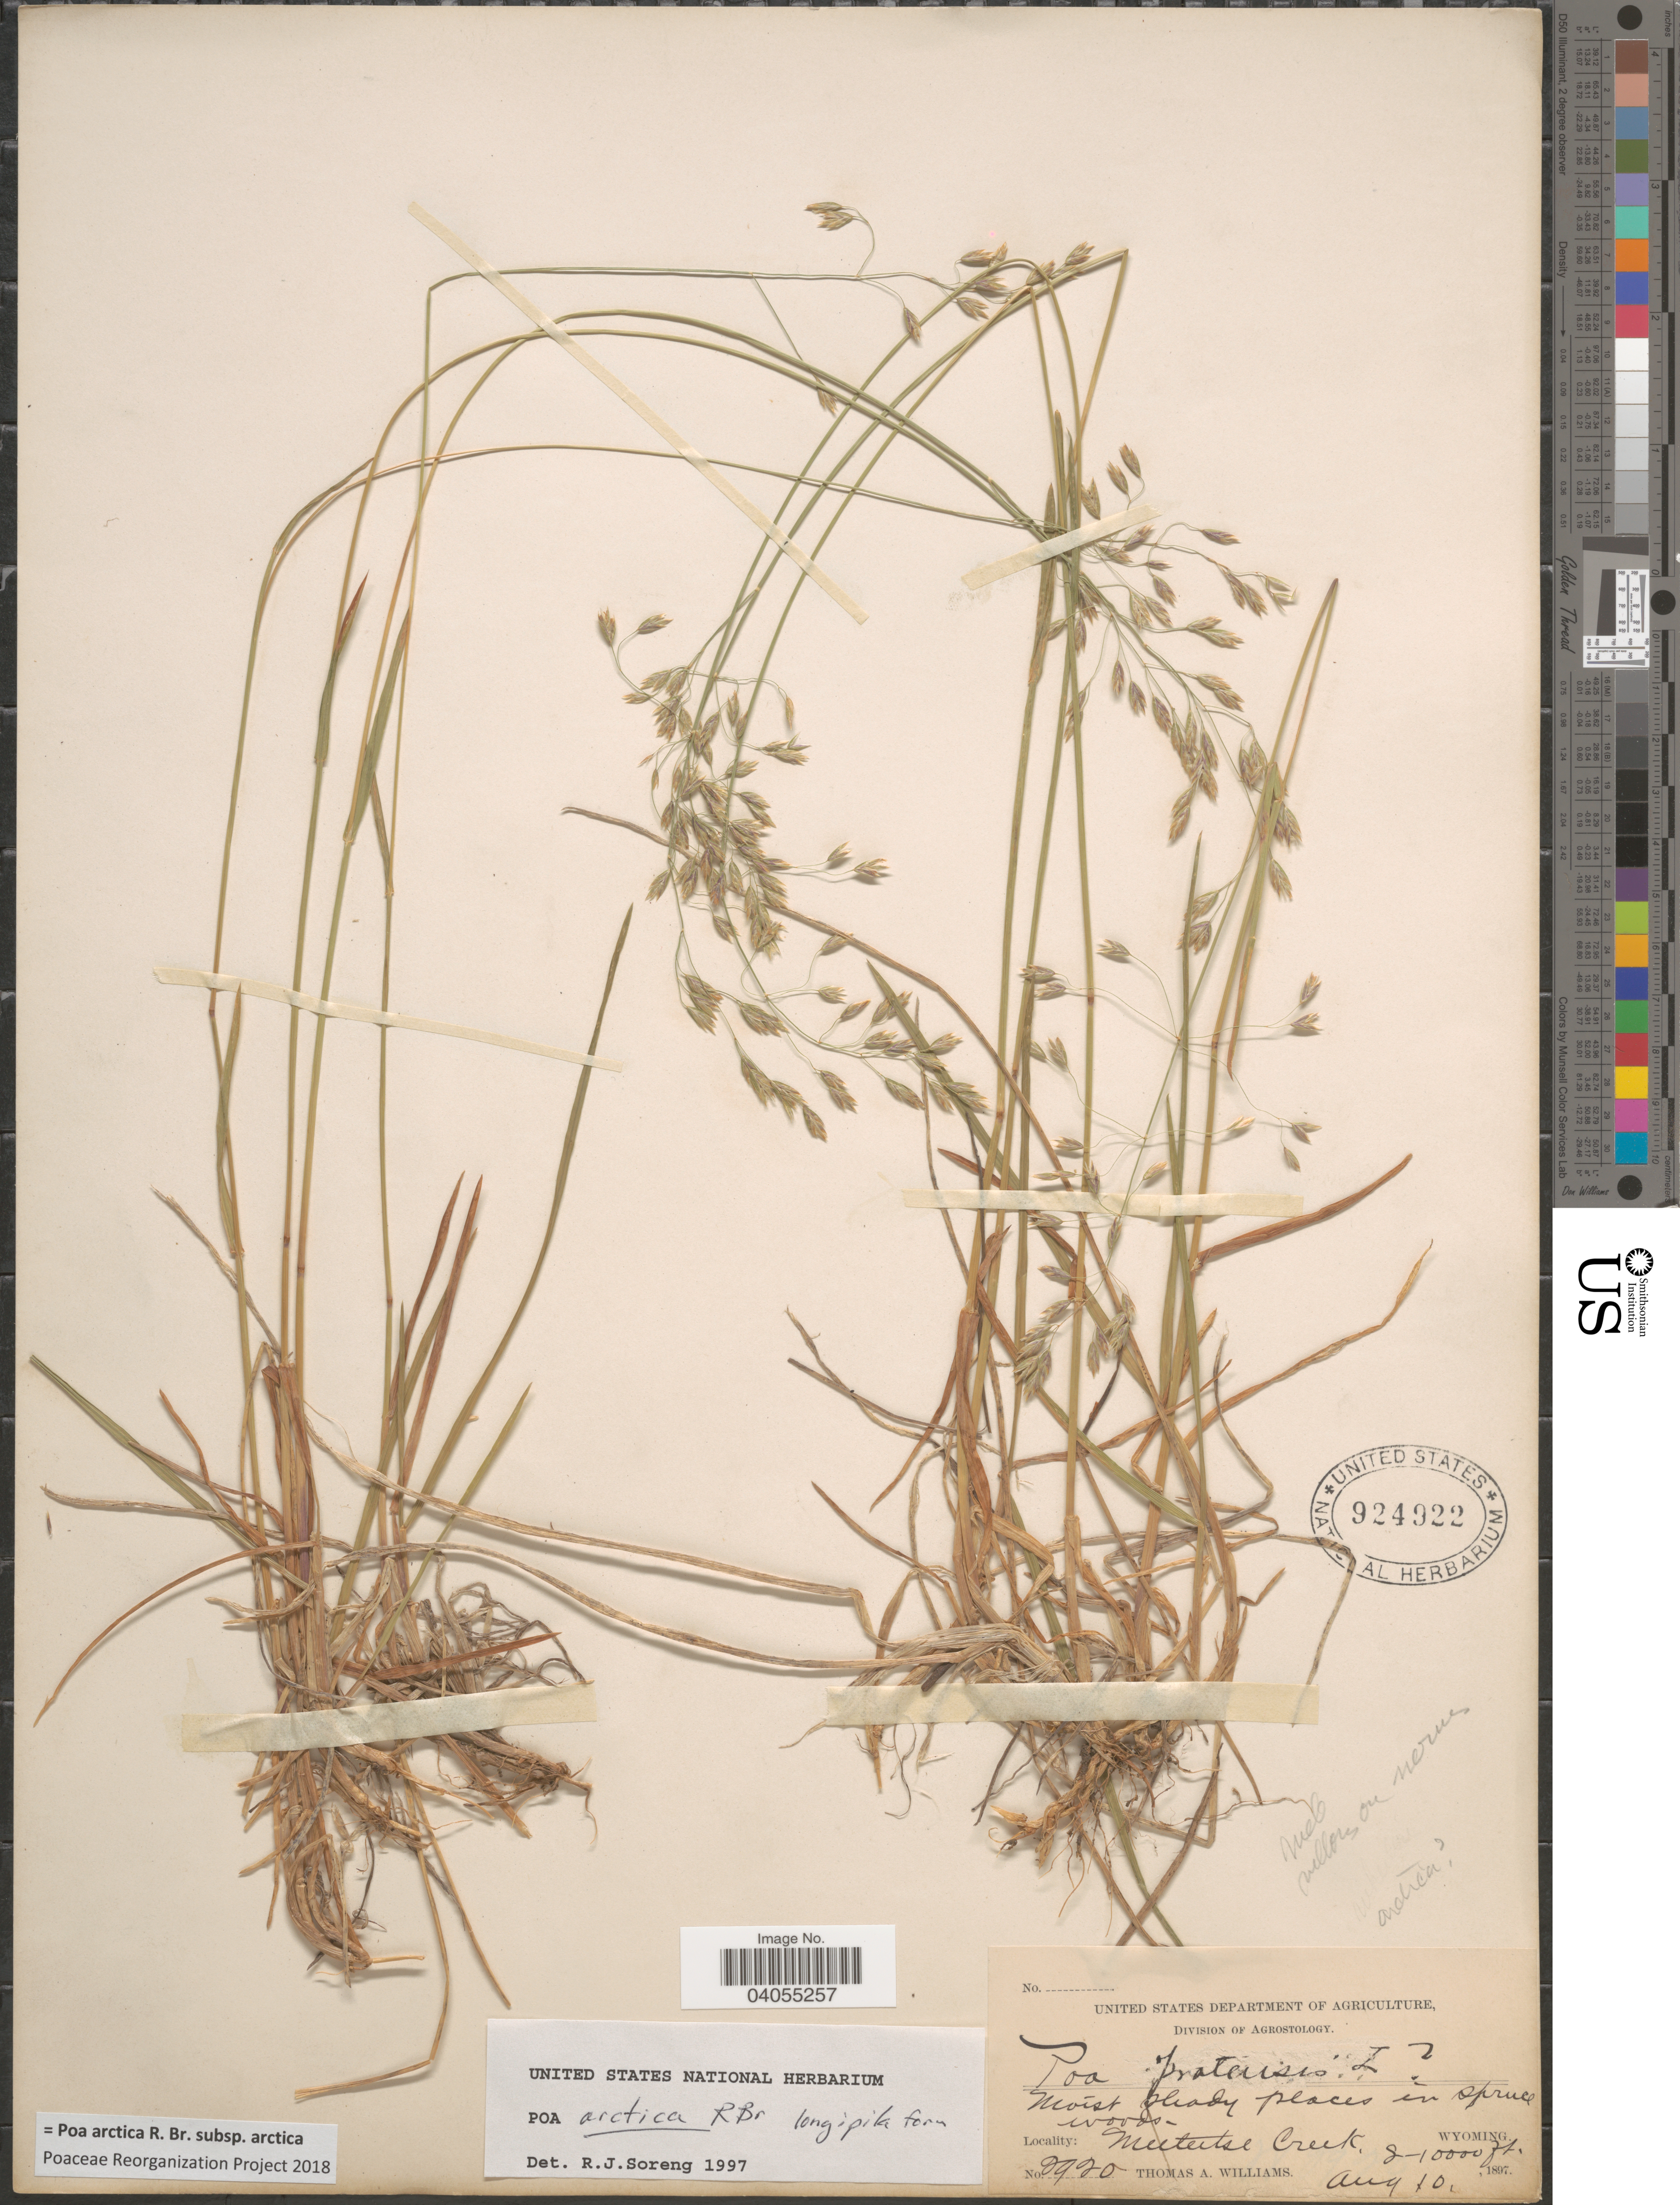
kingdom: Plantae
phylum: Tracheophyta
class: Liliopsida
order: Poales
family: Poaceae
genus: Poa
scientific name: Poa arctica subsp. arctica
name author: R. Br.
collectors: T. A. Williams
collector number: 2920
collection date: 1897-08-10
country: United States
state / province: Wyoming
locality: Meeteetse Creek.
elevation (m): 2438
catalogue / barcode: US 924922